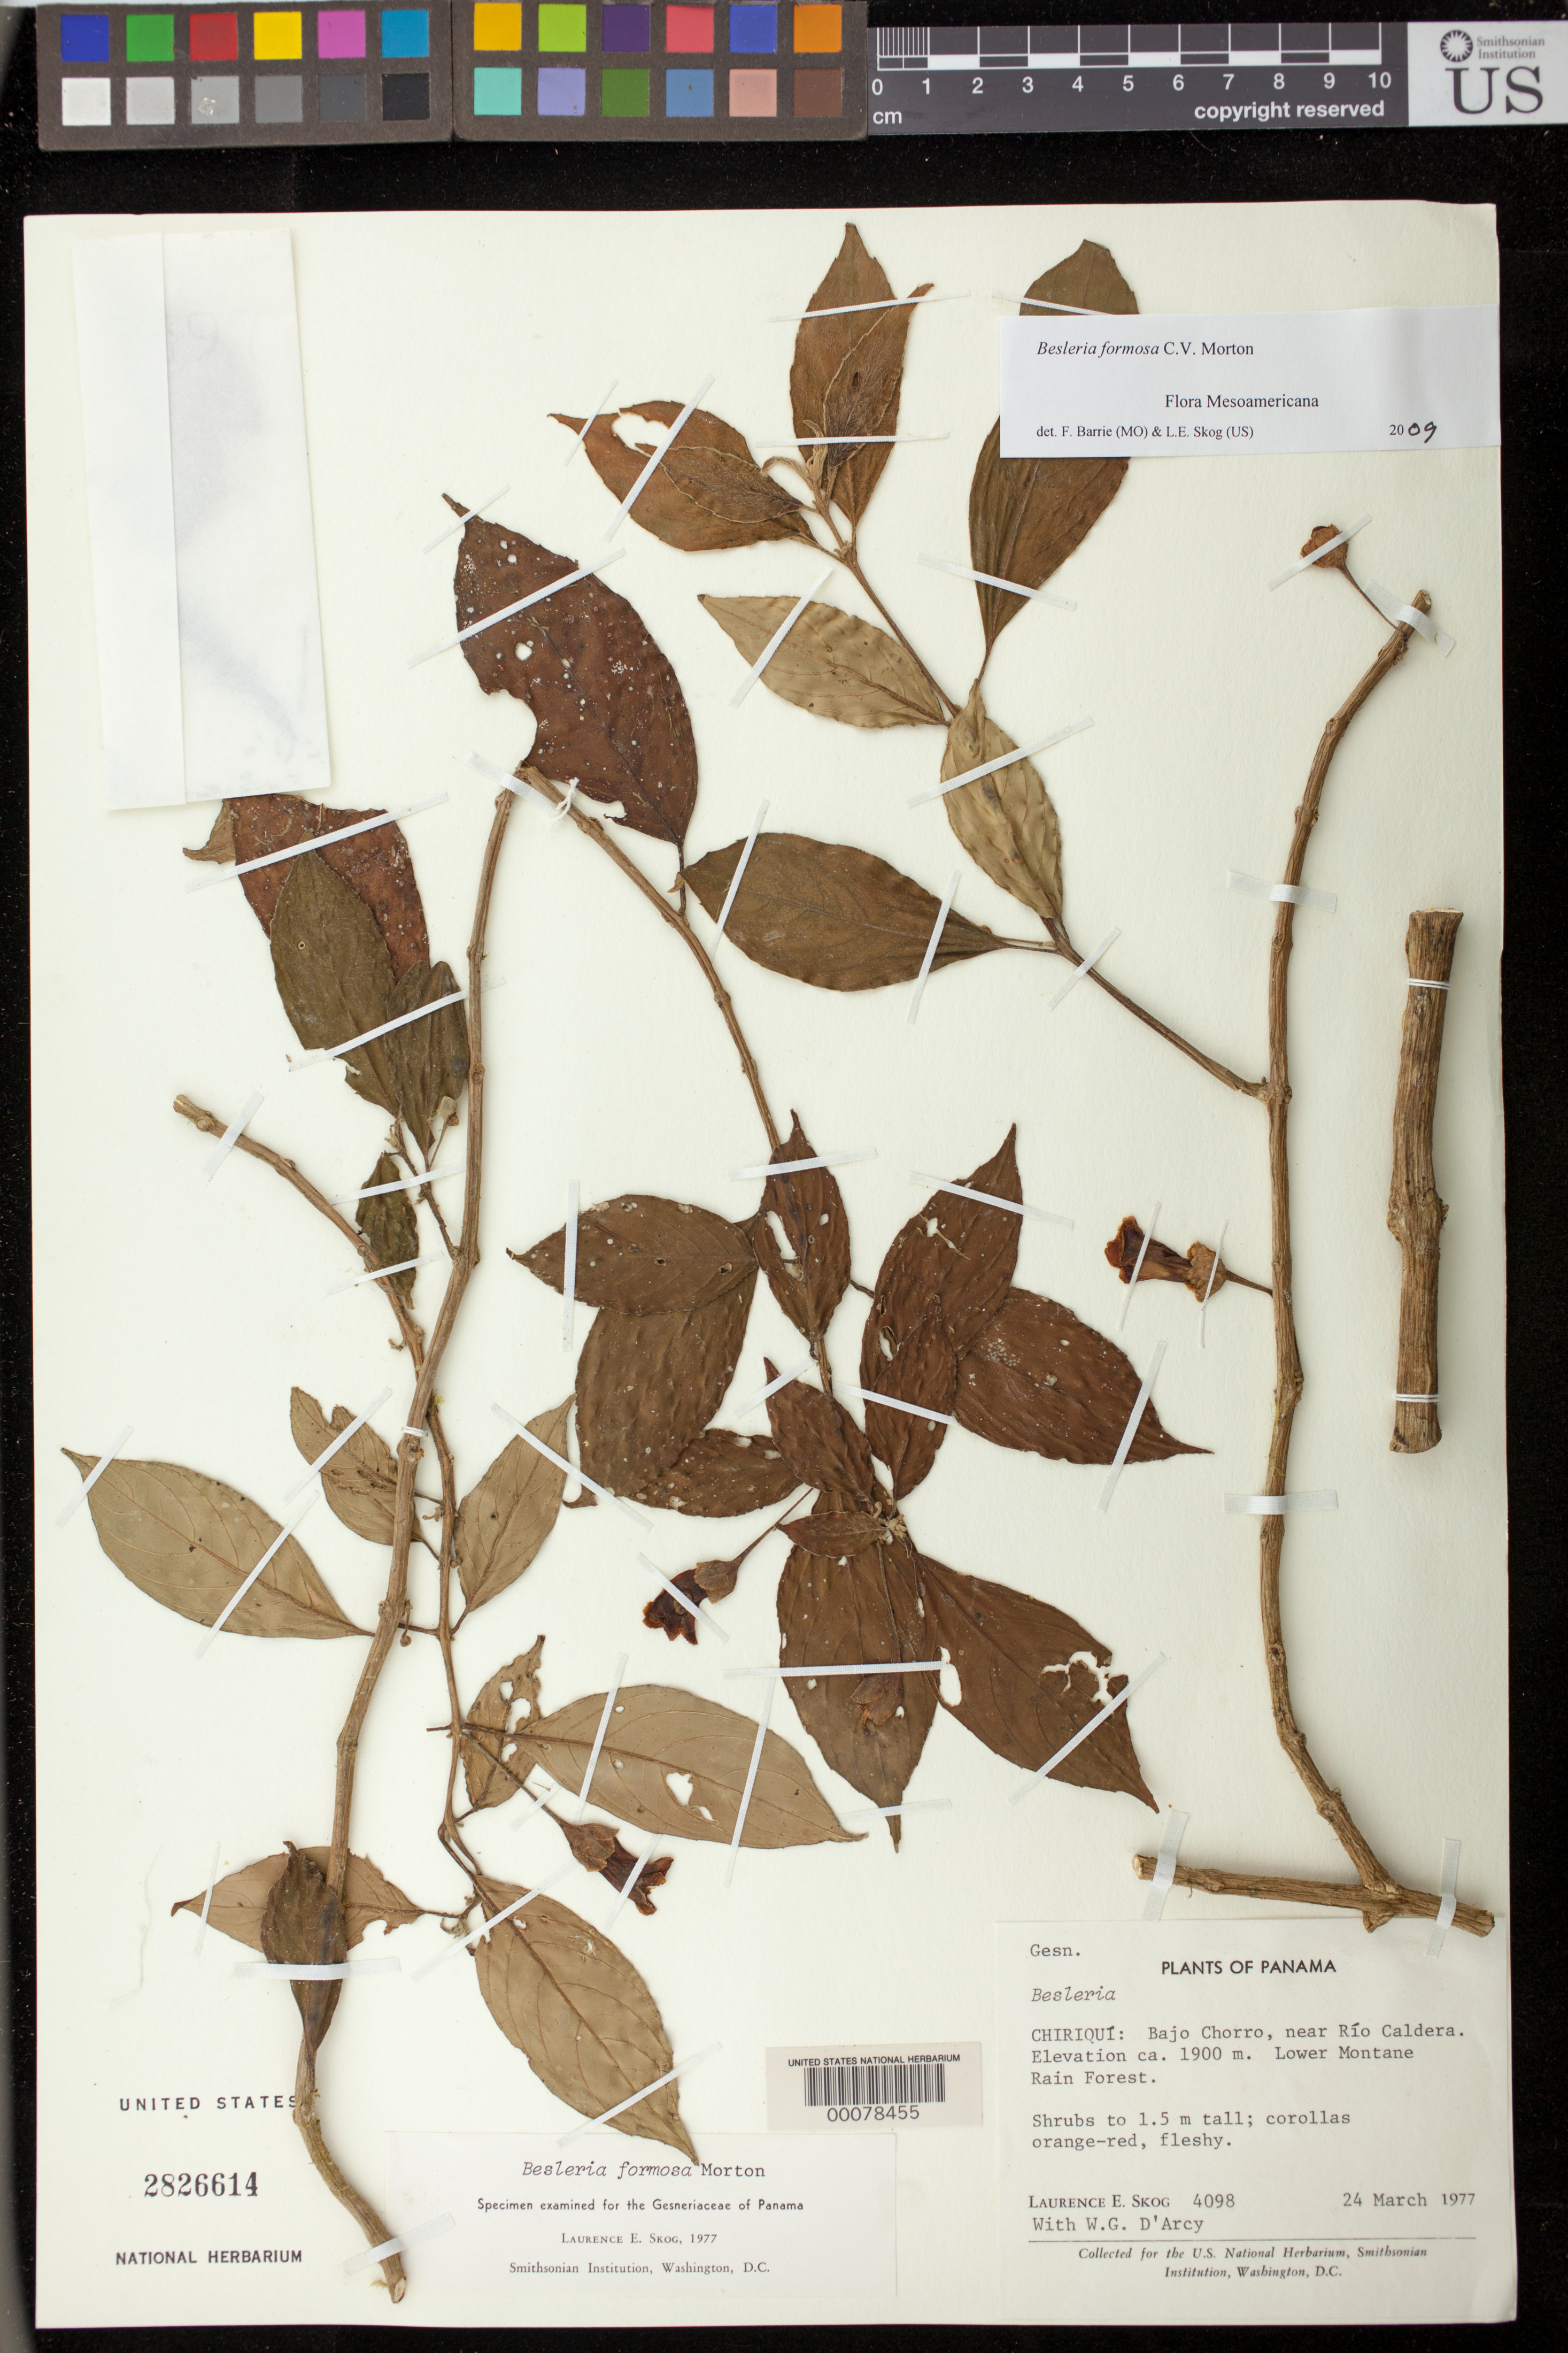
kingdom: Plantae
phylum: Tracheophyta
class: Magnoliopsida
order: Lamiales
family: Gesneriaceae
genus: Besleria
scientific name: Besleria amabilis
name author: C.V. Morton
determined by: Skog, Laurence E.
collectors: L. E. Skog & W. G. D'Arcy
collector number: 4098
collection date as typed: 24 Mar 1977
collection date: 1977-03-24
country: Panama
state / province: Chiriquí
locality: Bajo Chorro, near Rio Caldera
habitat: Lower montane rain forest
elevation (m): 1900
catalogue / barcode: US 2826614